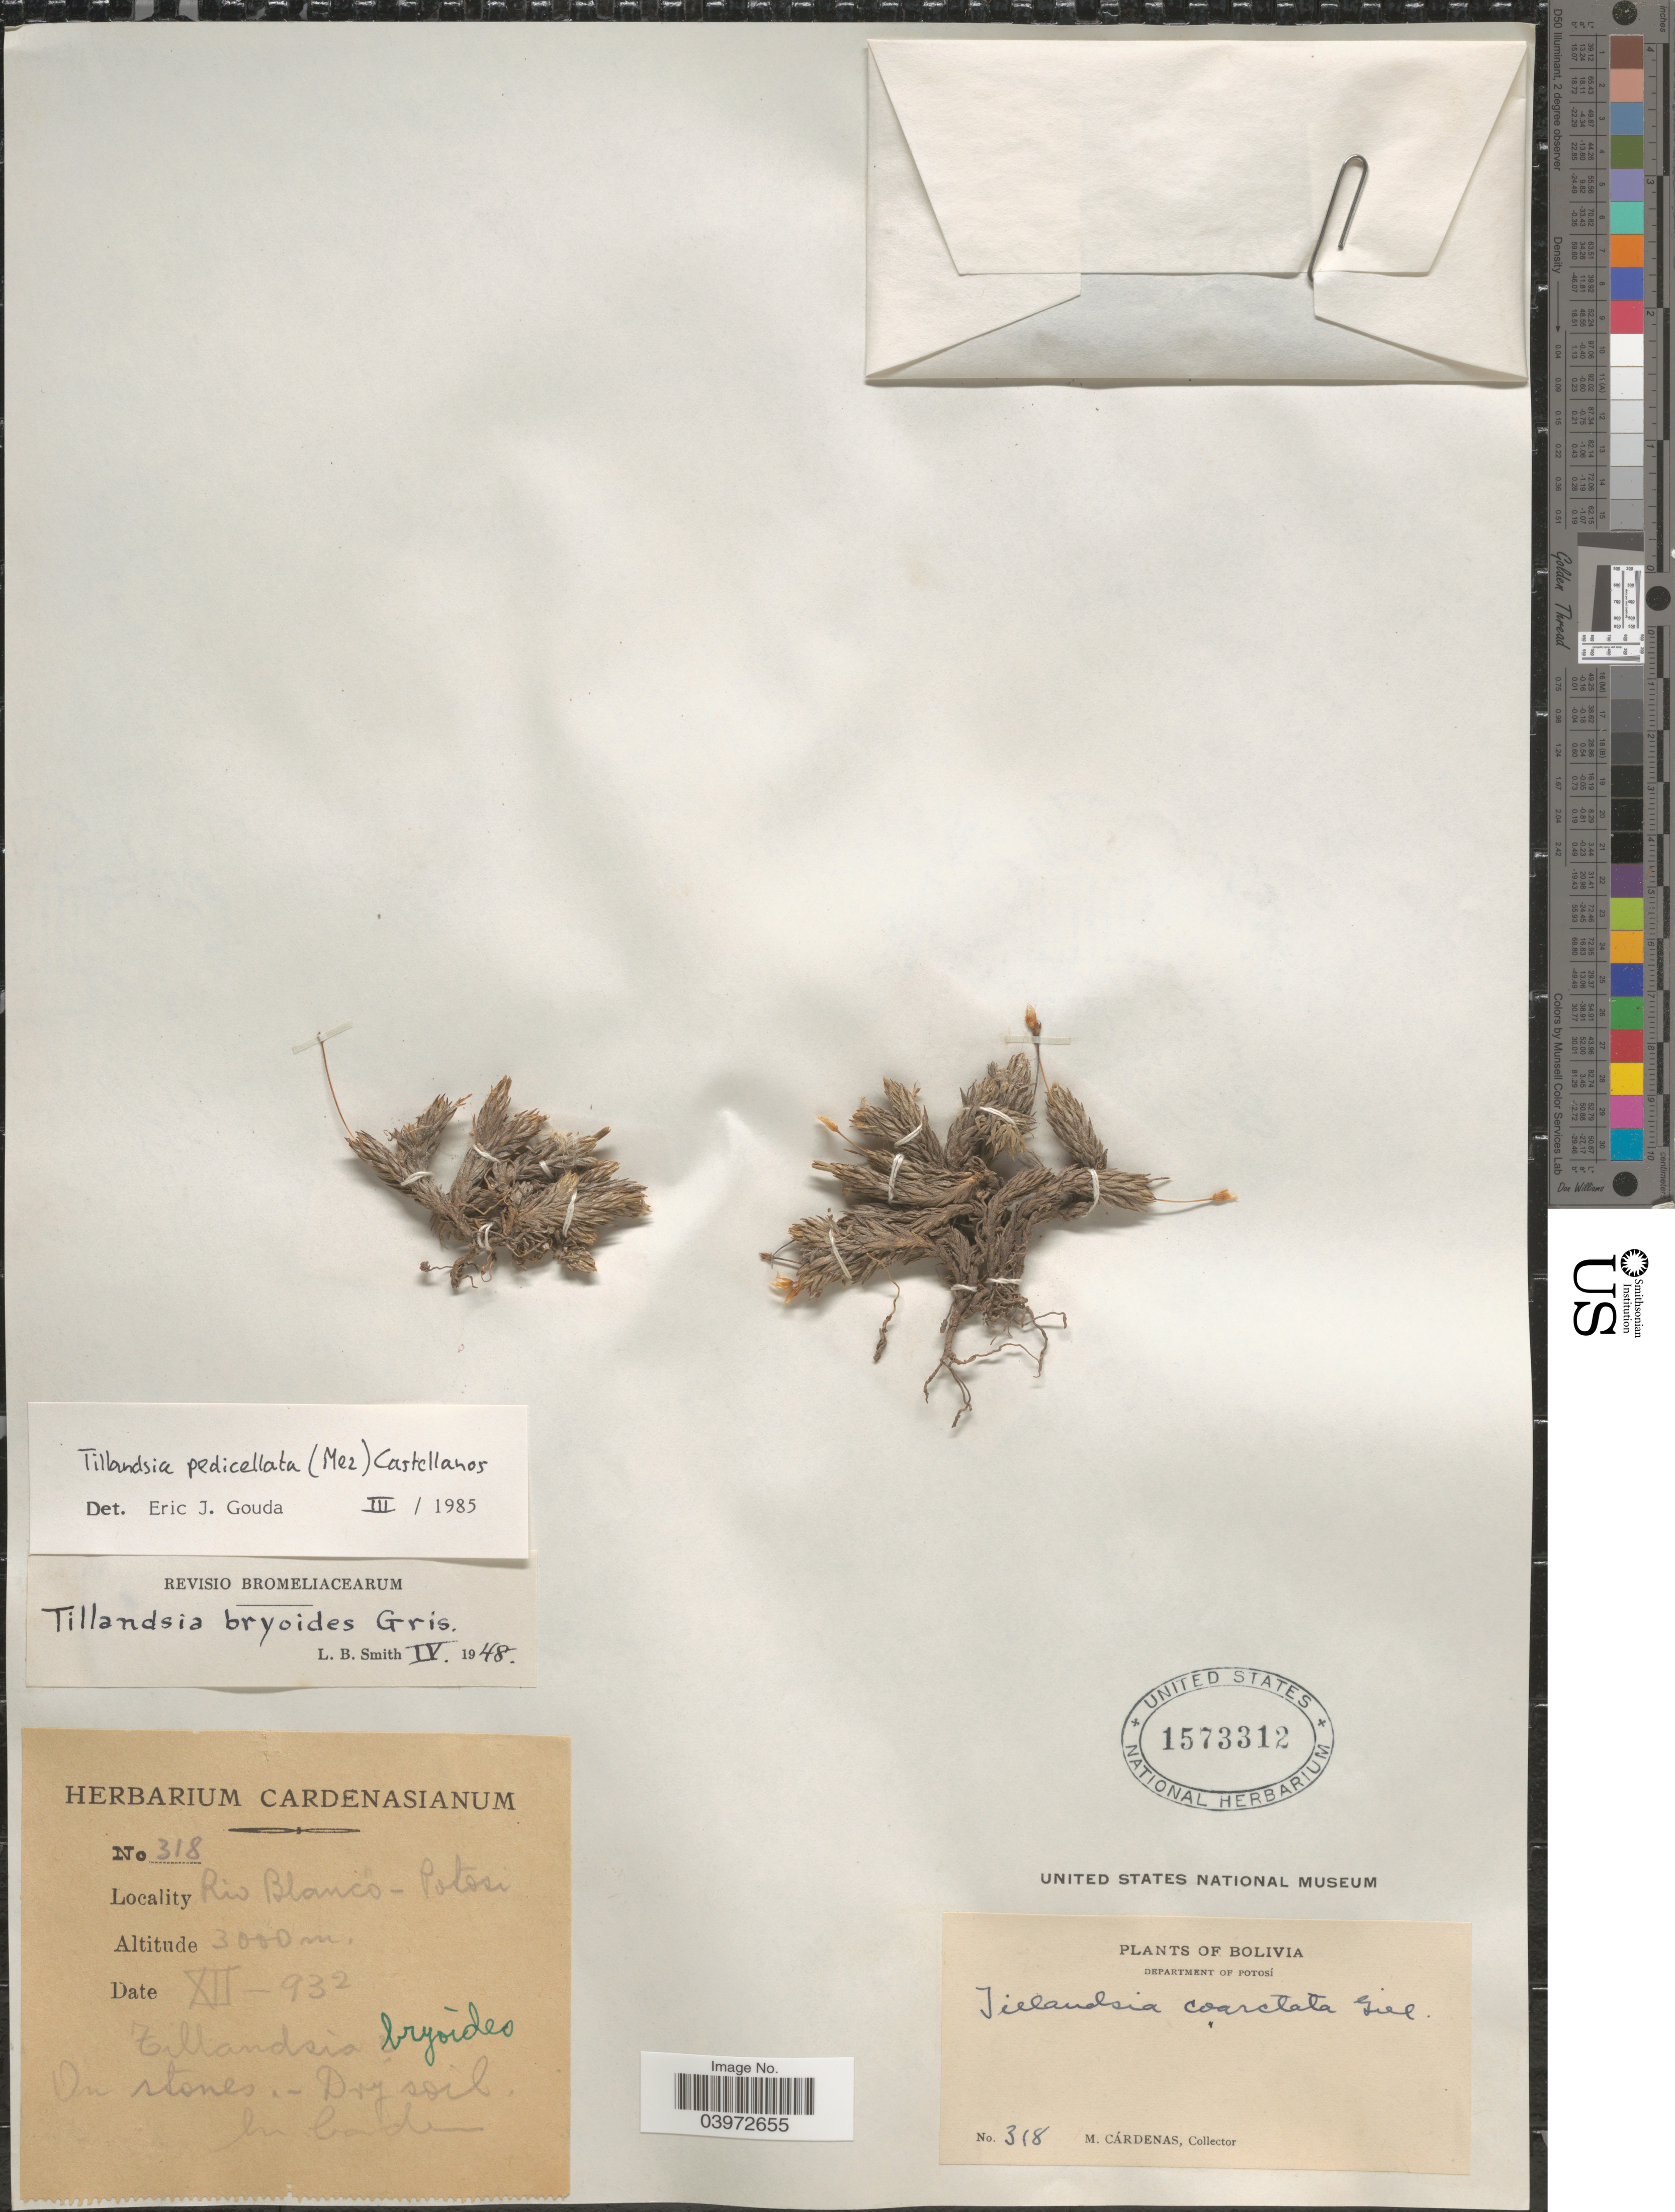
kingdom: Plantae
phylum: Tracheophyta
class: Liliopsida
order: Poales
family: Bromeliaceae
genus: Tillandsia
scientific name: Tillandsia bryoides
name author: Griseb. ex Baker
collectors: M. Cárdenas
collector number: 318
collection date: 1932-12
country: Bolivia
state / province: Potosi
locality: Rio Blanco - Potosi. Department of Potosí.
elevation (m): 3000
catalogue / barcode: US 1573312